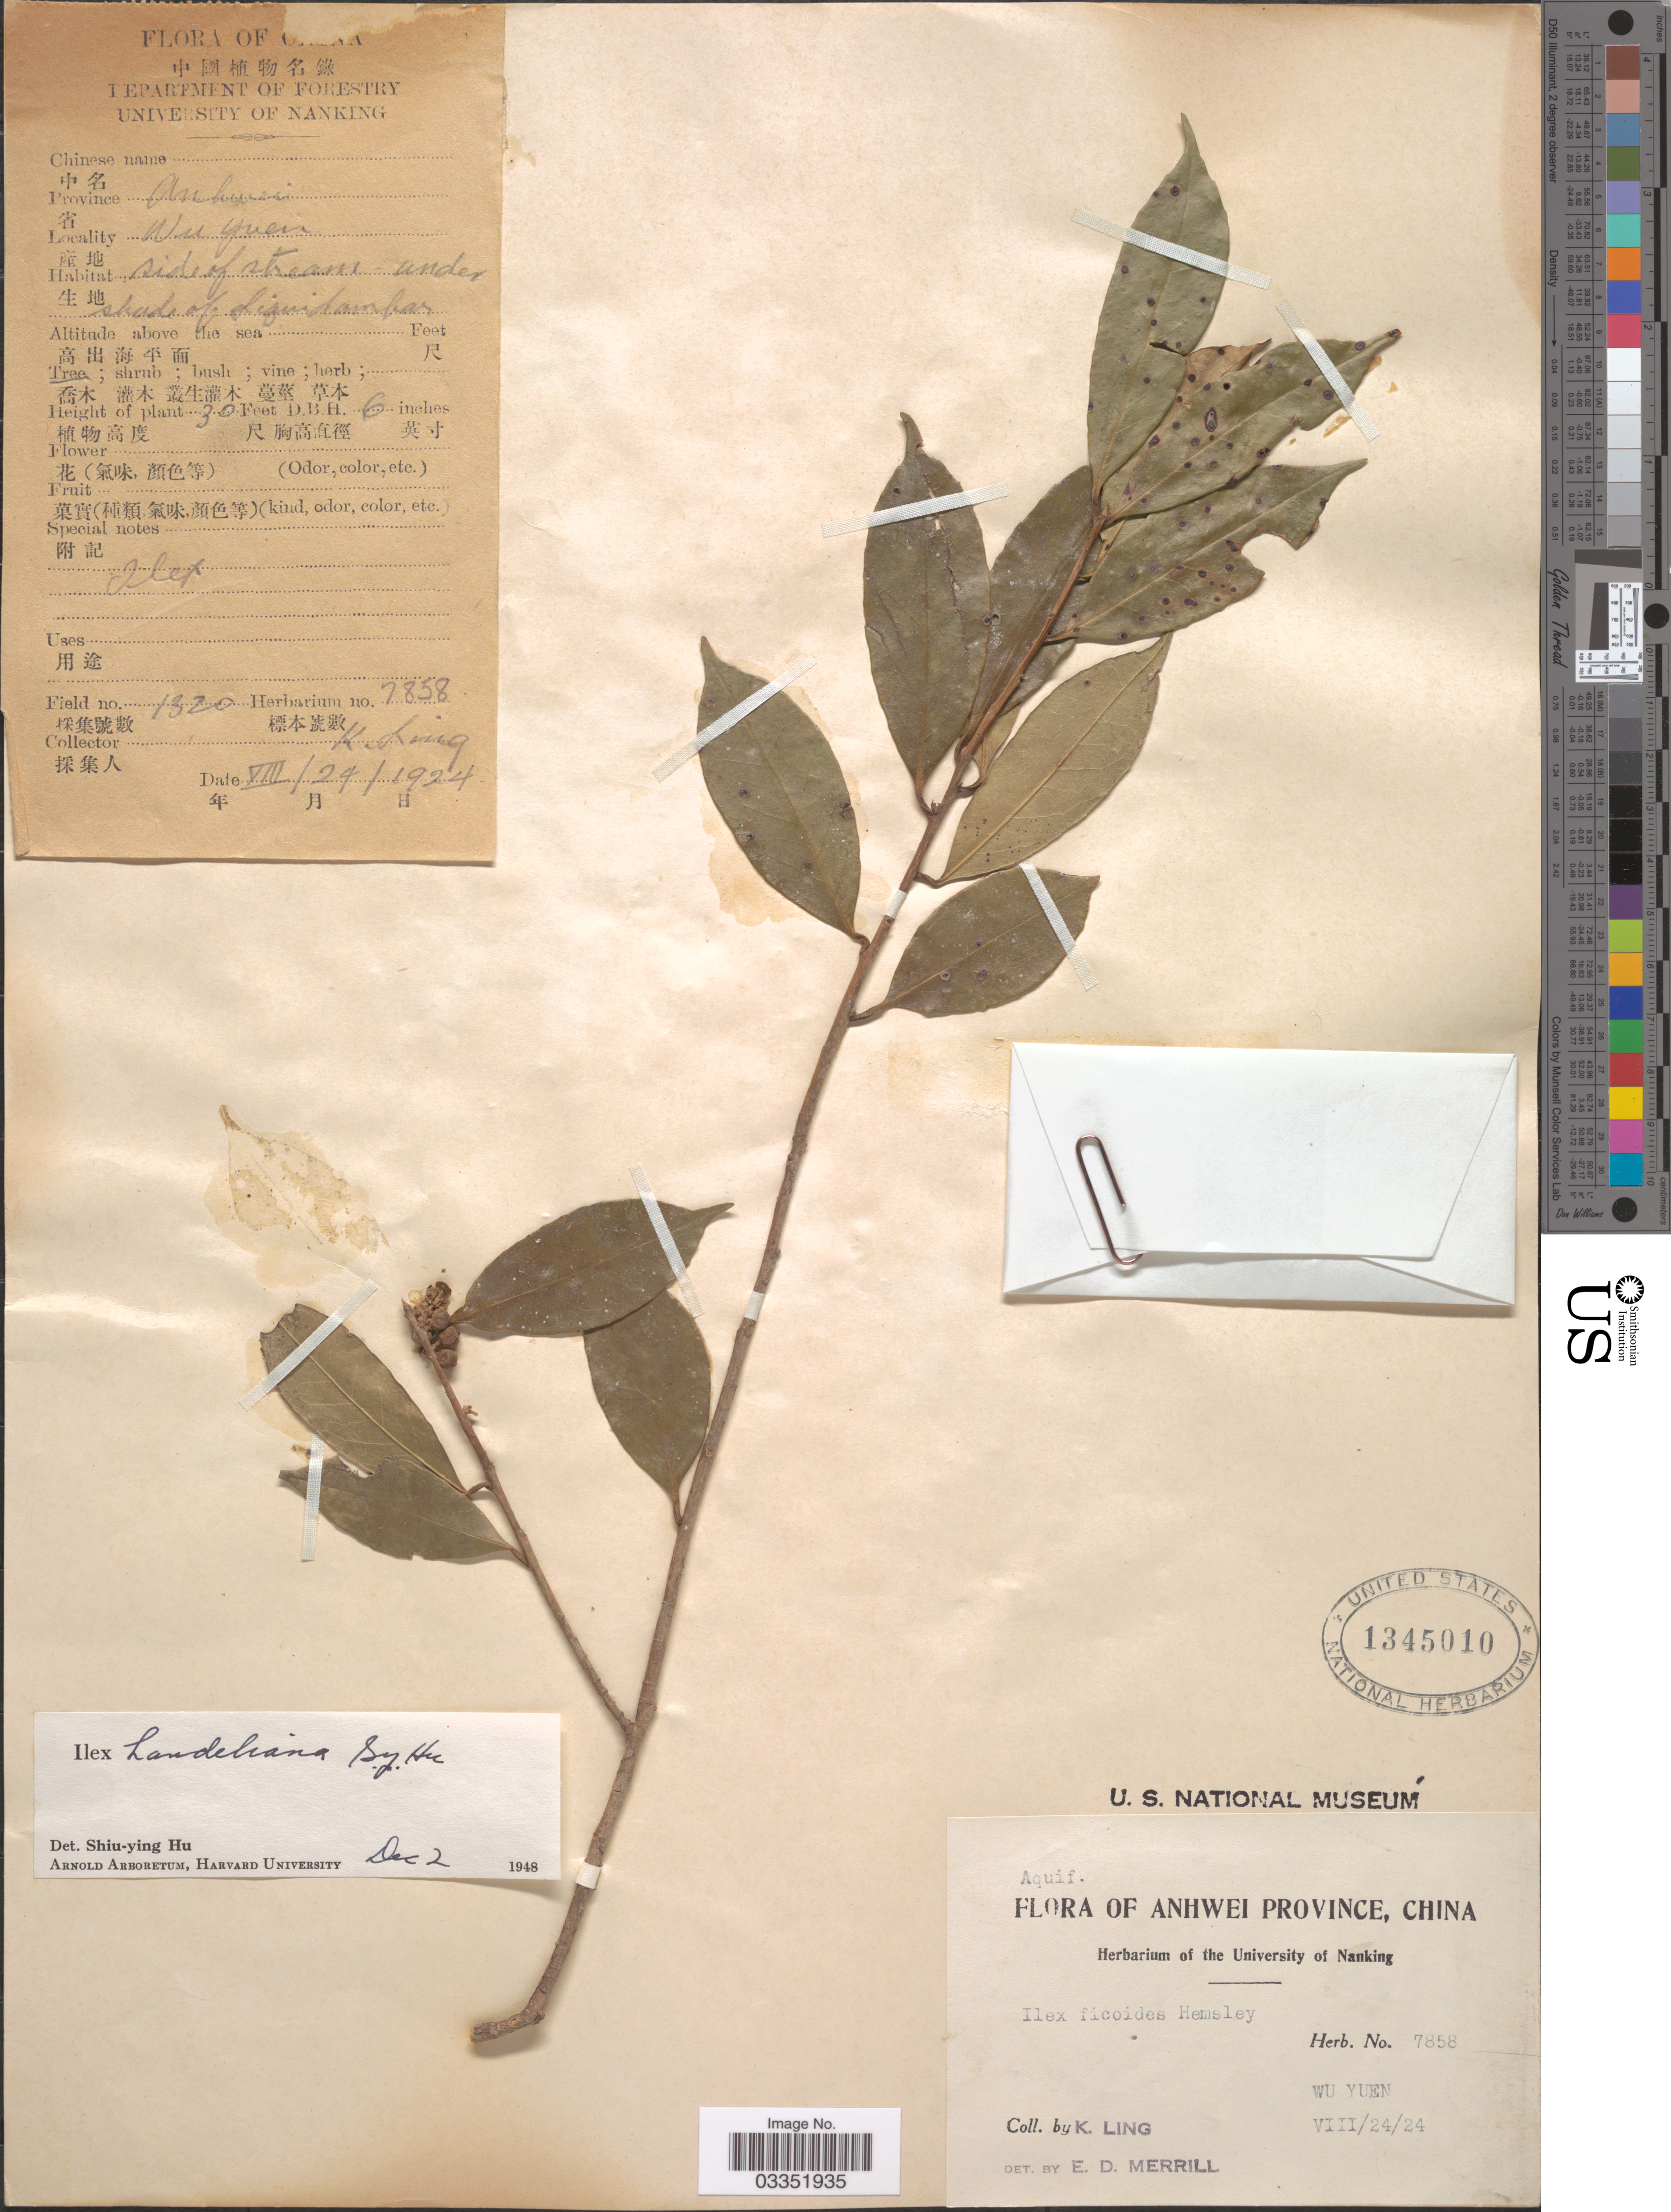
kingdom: Plantae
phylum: Tracheophyta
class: Magnoliopsida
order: Aquifoliales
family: Aquifoliaceae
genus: Ilex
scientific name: Ilex handeliana S.Y. Hu ined.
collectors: K. Ling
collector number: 7858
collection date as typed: Transcribed d/m/y: 24/8/24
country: China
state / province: Anhui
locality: Anhwei Province. Wu Yuen.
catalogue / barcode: US 1345010